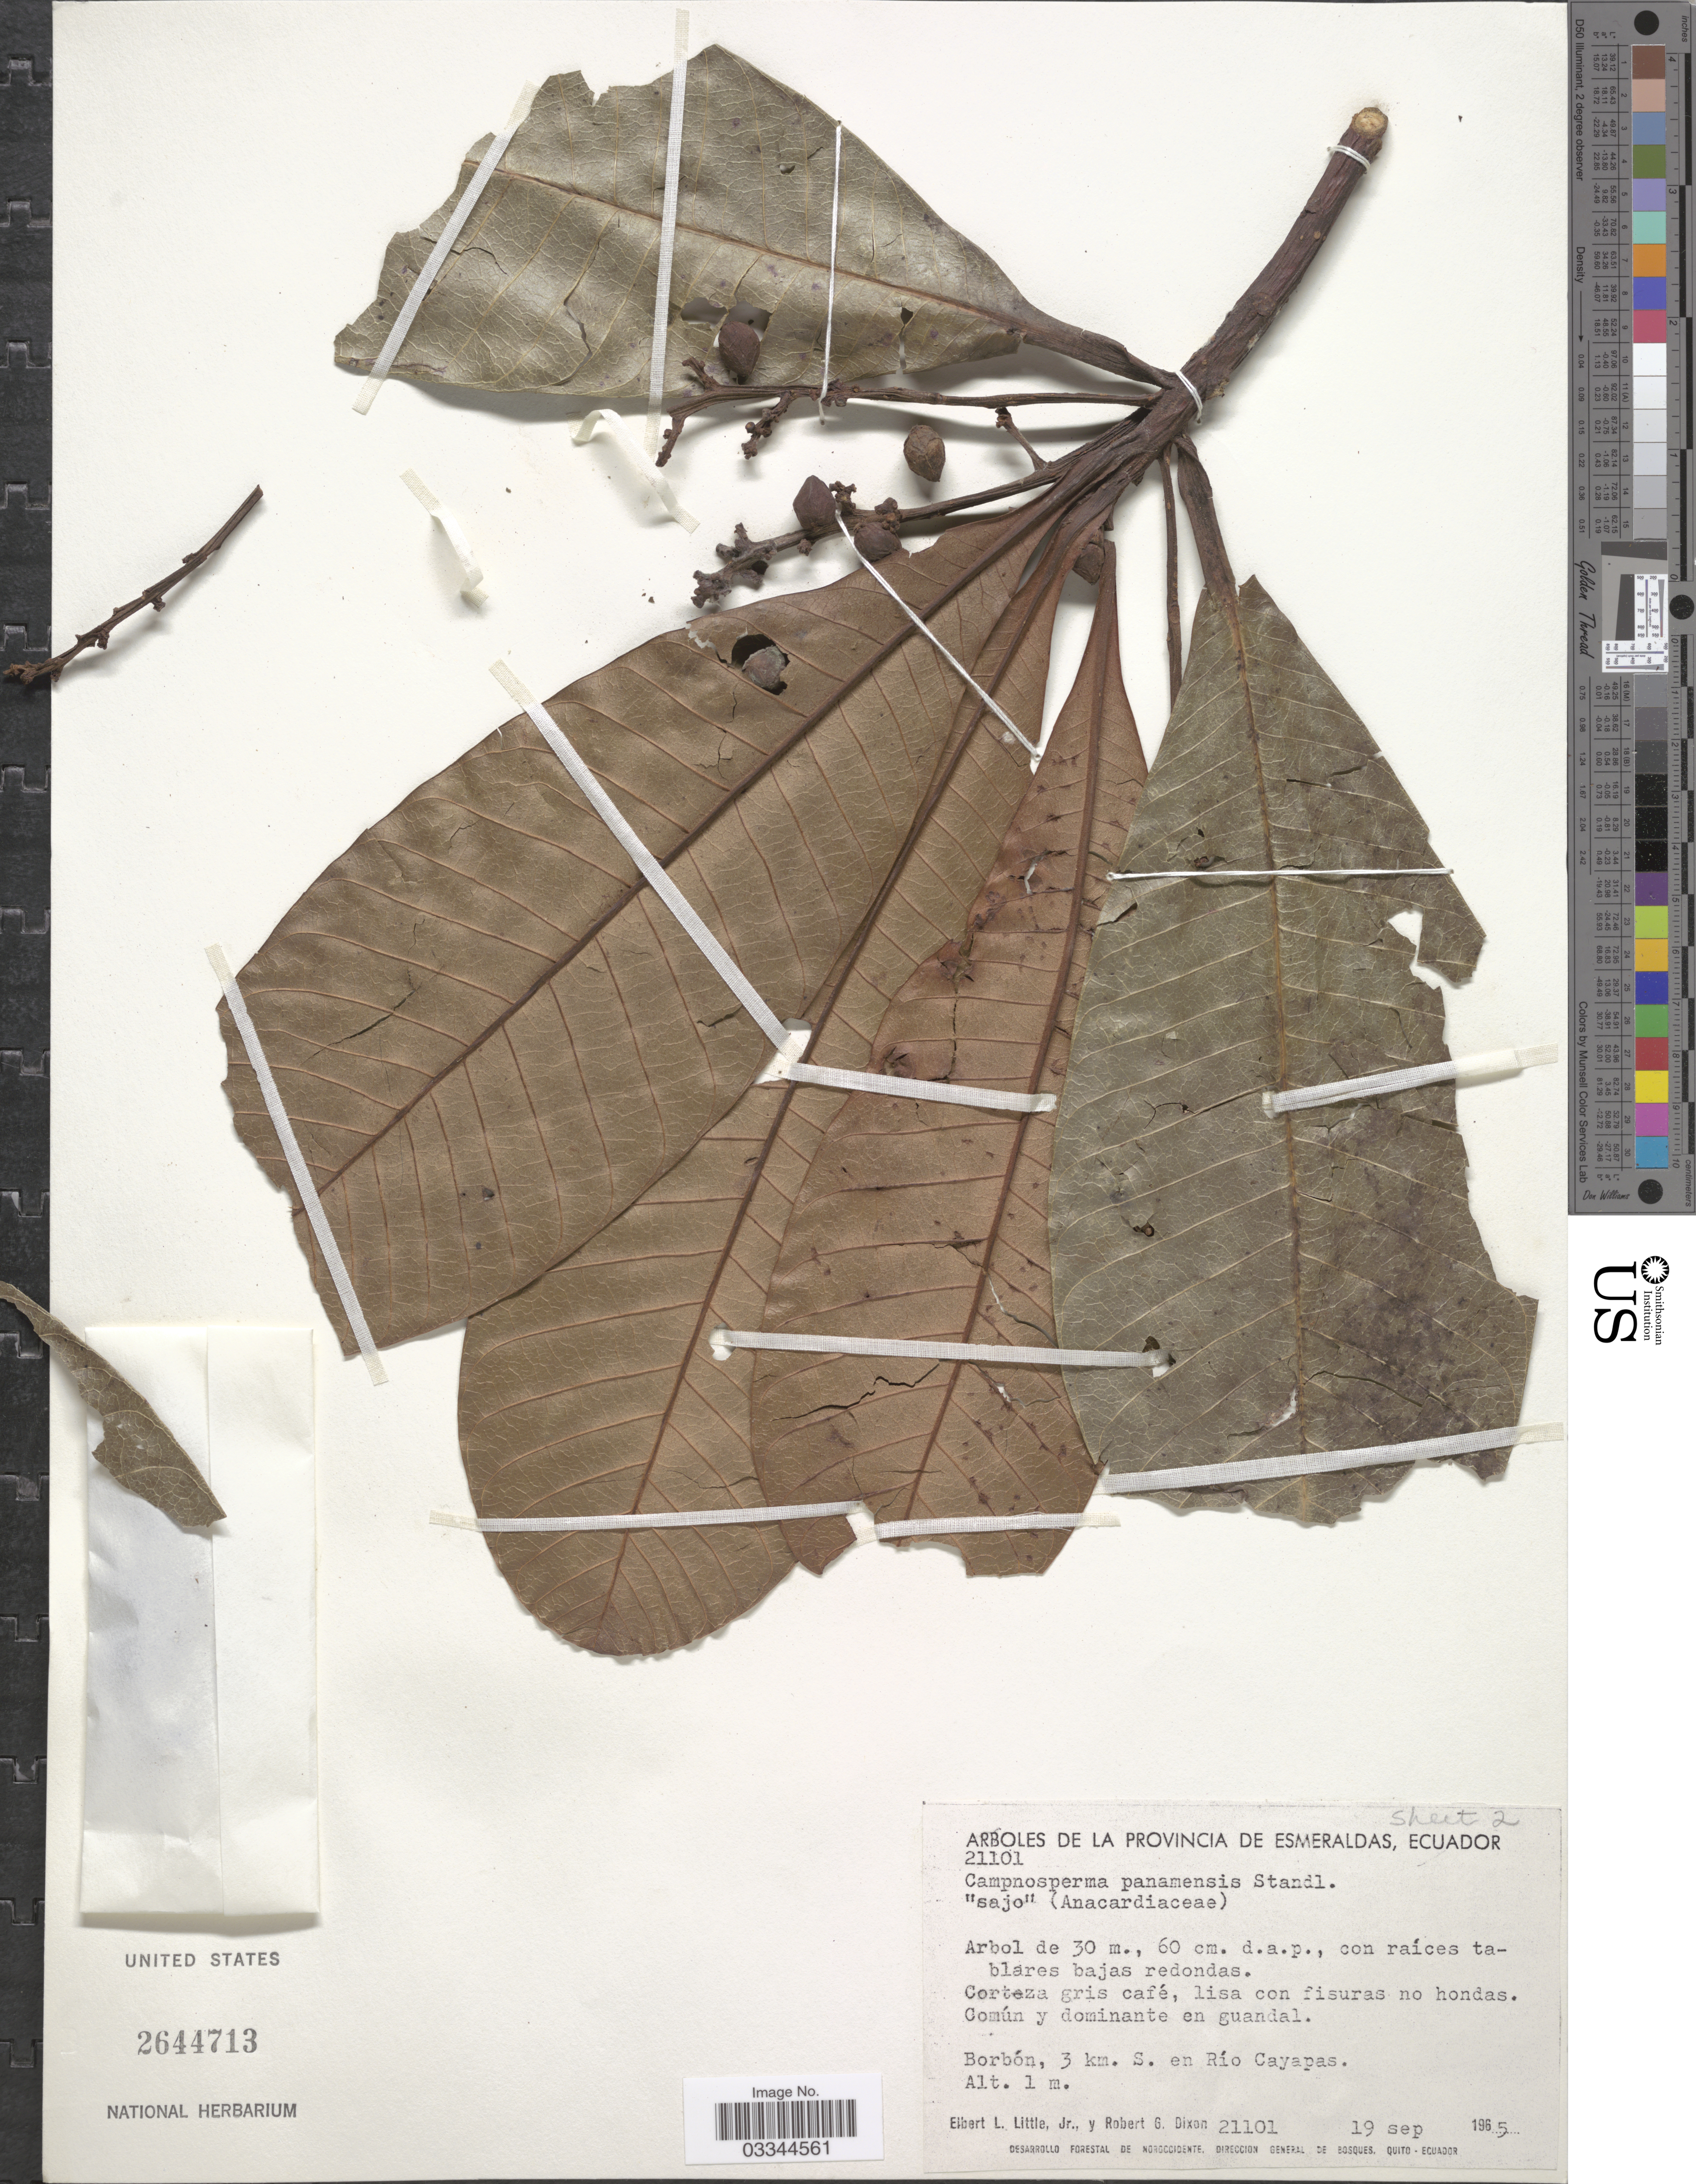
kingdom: Plantae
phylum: Tracheophyta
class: Magnoliopsida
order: Sapindales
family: Anacardiaceae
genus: Campnosperma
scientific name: Campnosperma panamense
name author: Standl.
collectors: E. L. Little & R. G. Dixon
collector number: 21101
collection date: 1965-09-19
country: Ecuador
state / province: Esmeraldas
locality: Borbón, 3 km. S. en Río Cayapas.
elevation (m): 1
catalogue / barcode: US 2644713